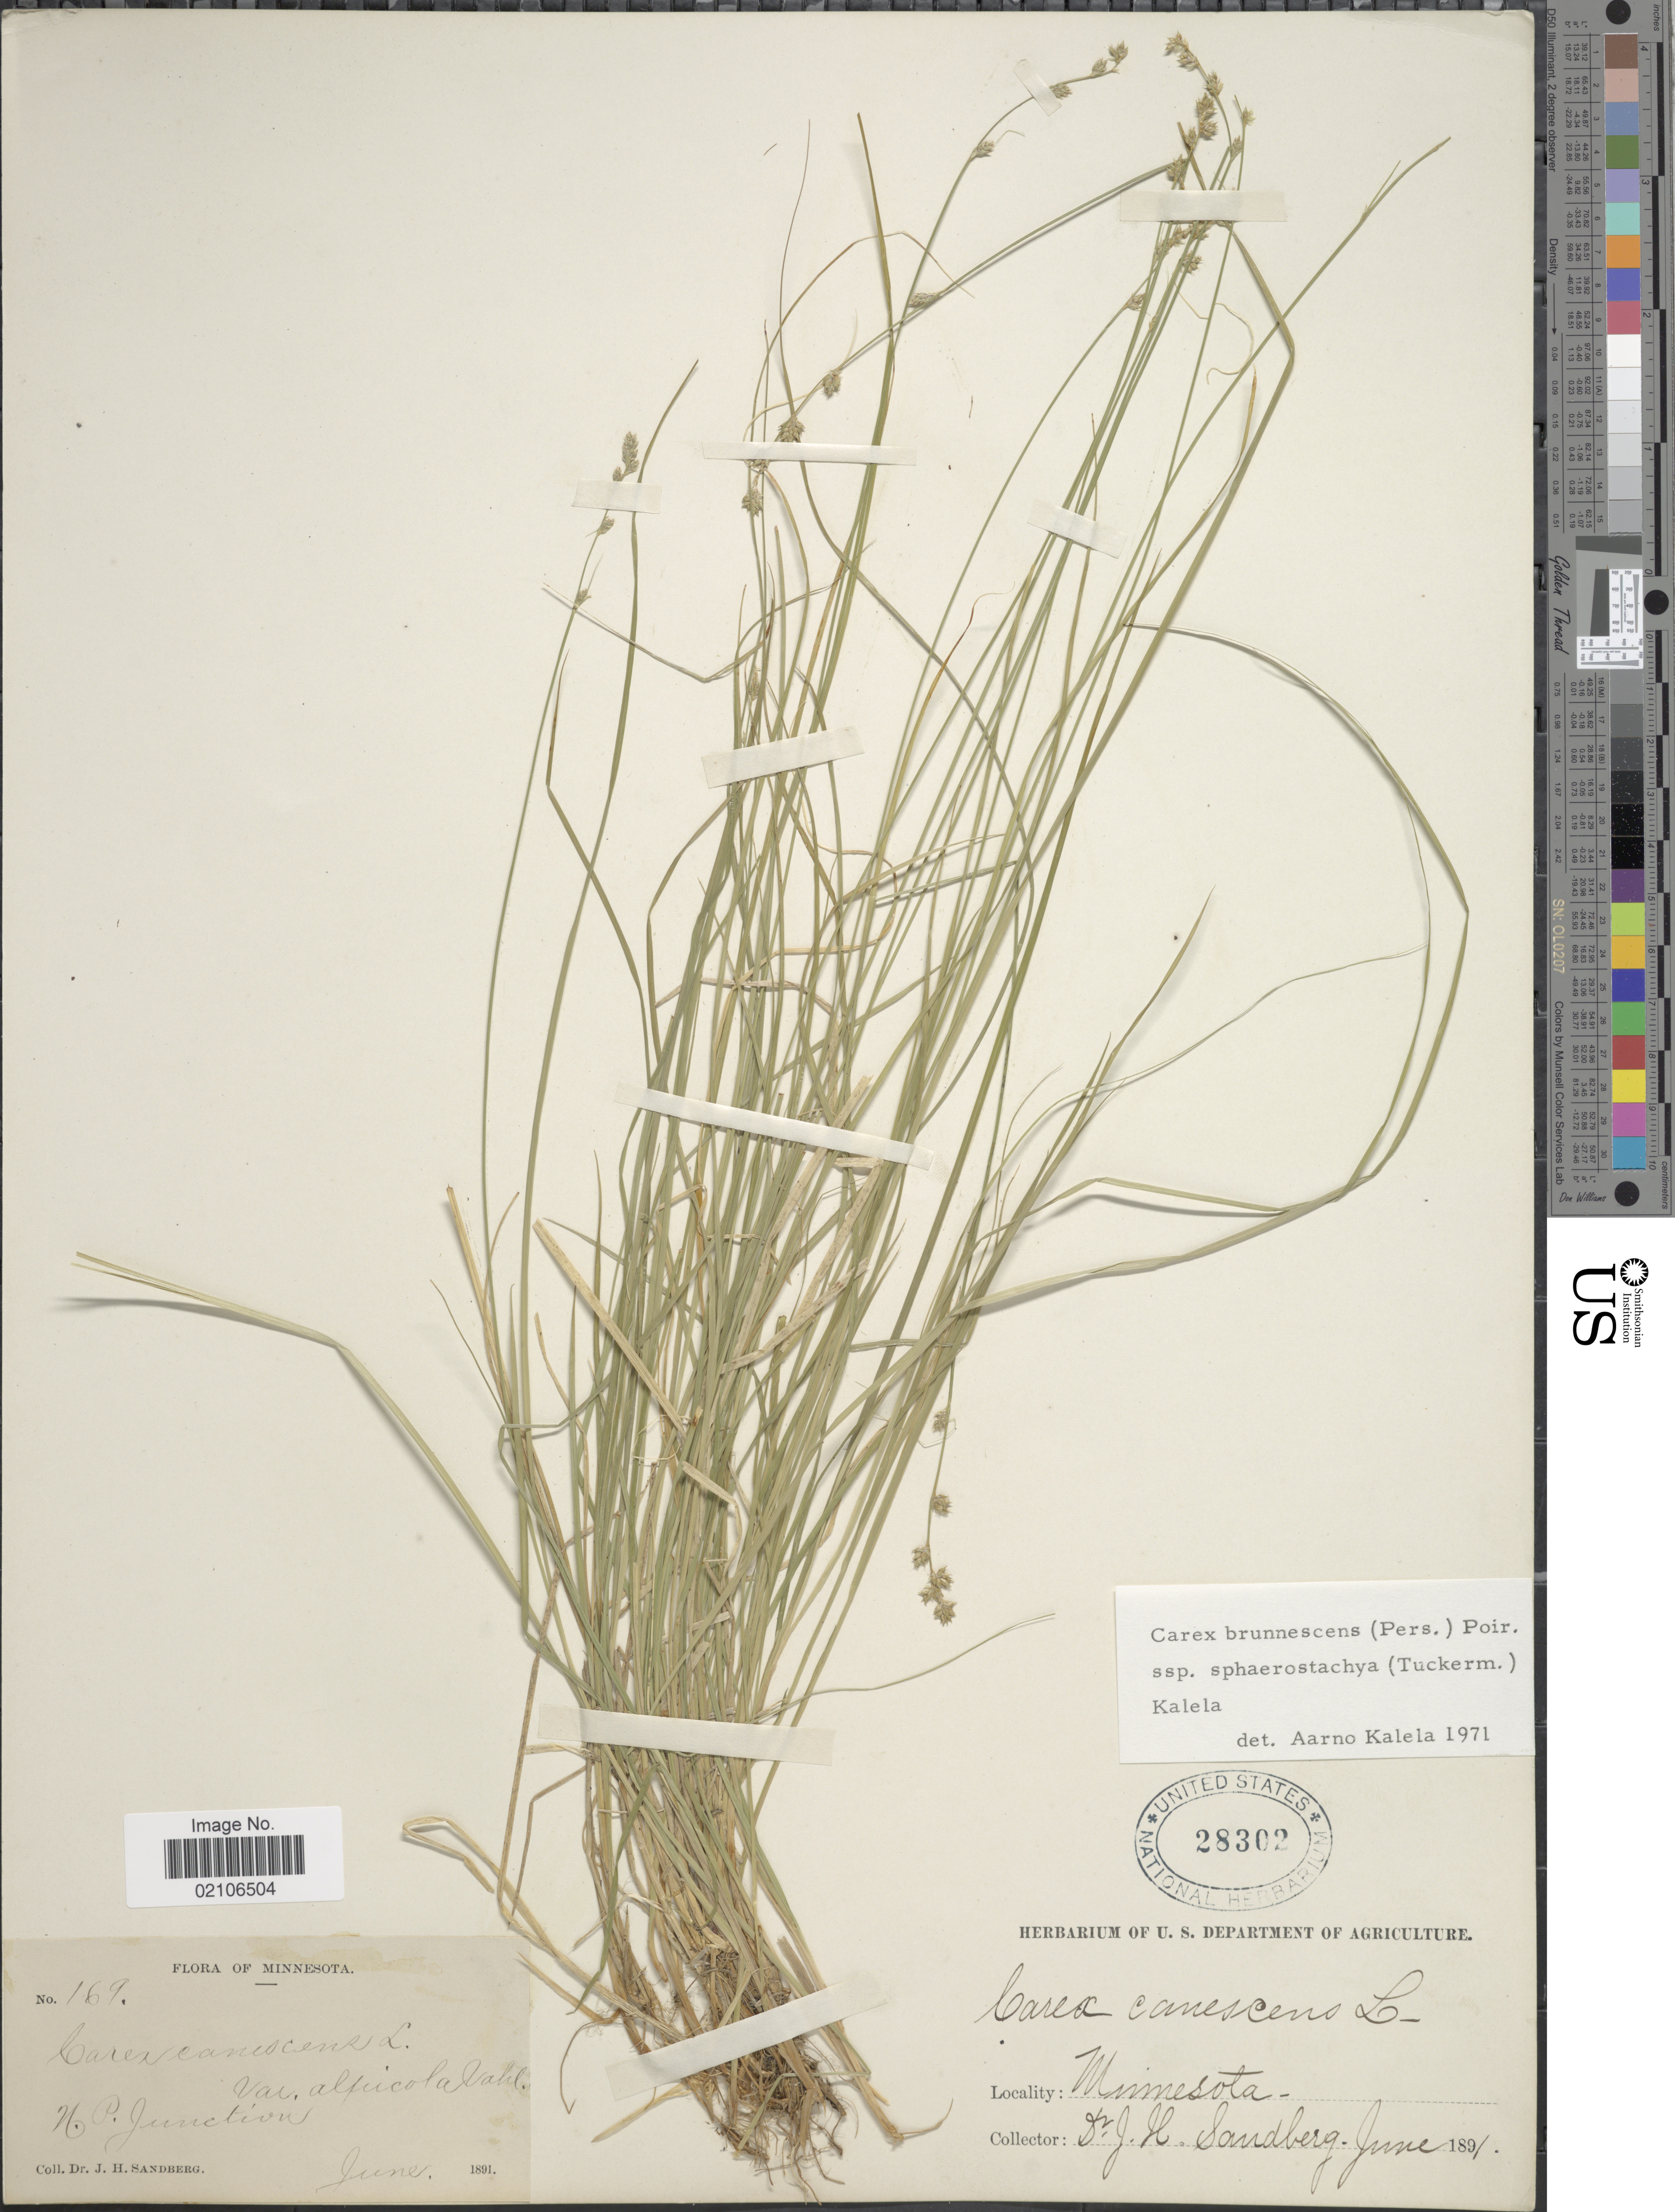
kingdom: Plantae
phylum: Tracheophyta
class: Liliopsida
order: Poales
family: Cyperaceae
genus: Carex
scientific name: Carex brunnescens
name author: (Pers.) Poir.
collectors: J. H. Sandberg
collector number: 169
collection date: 1891-06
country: United States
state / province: Minnesota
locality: N.P Junction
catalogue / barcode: US 28302